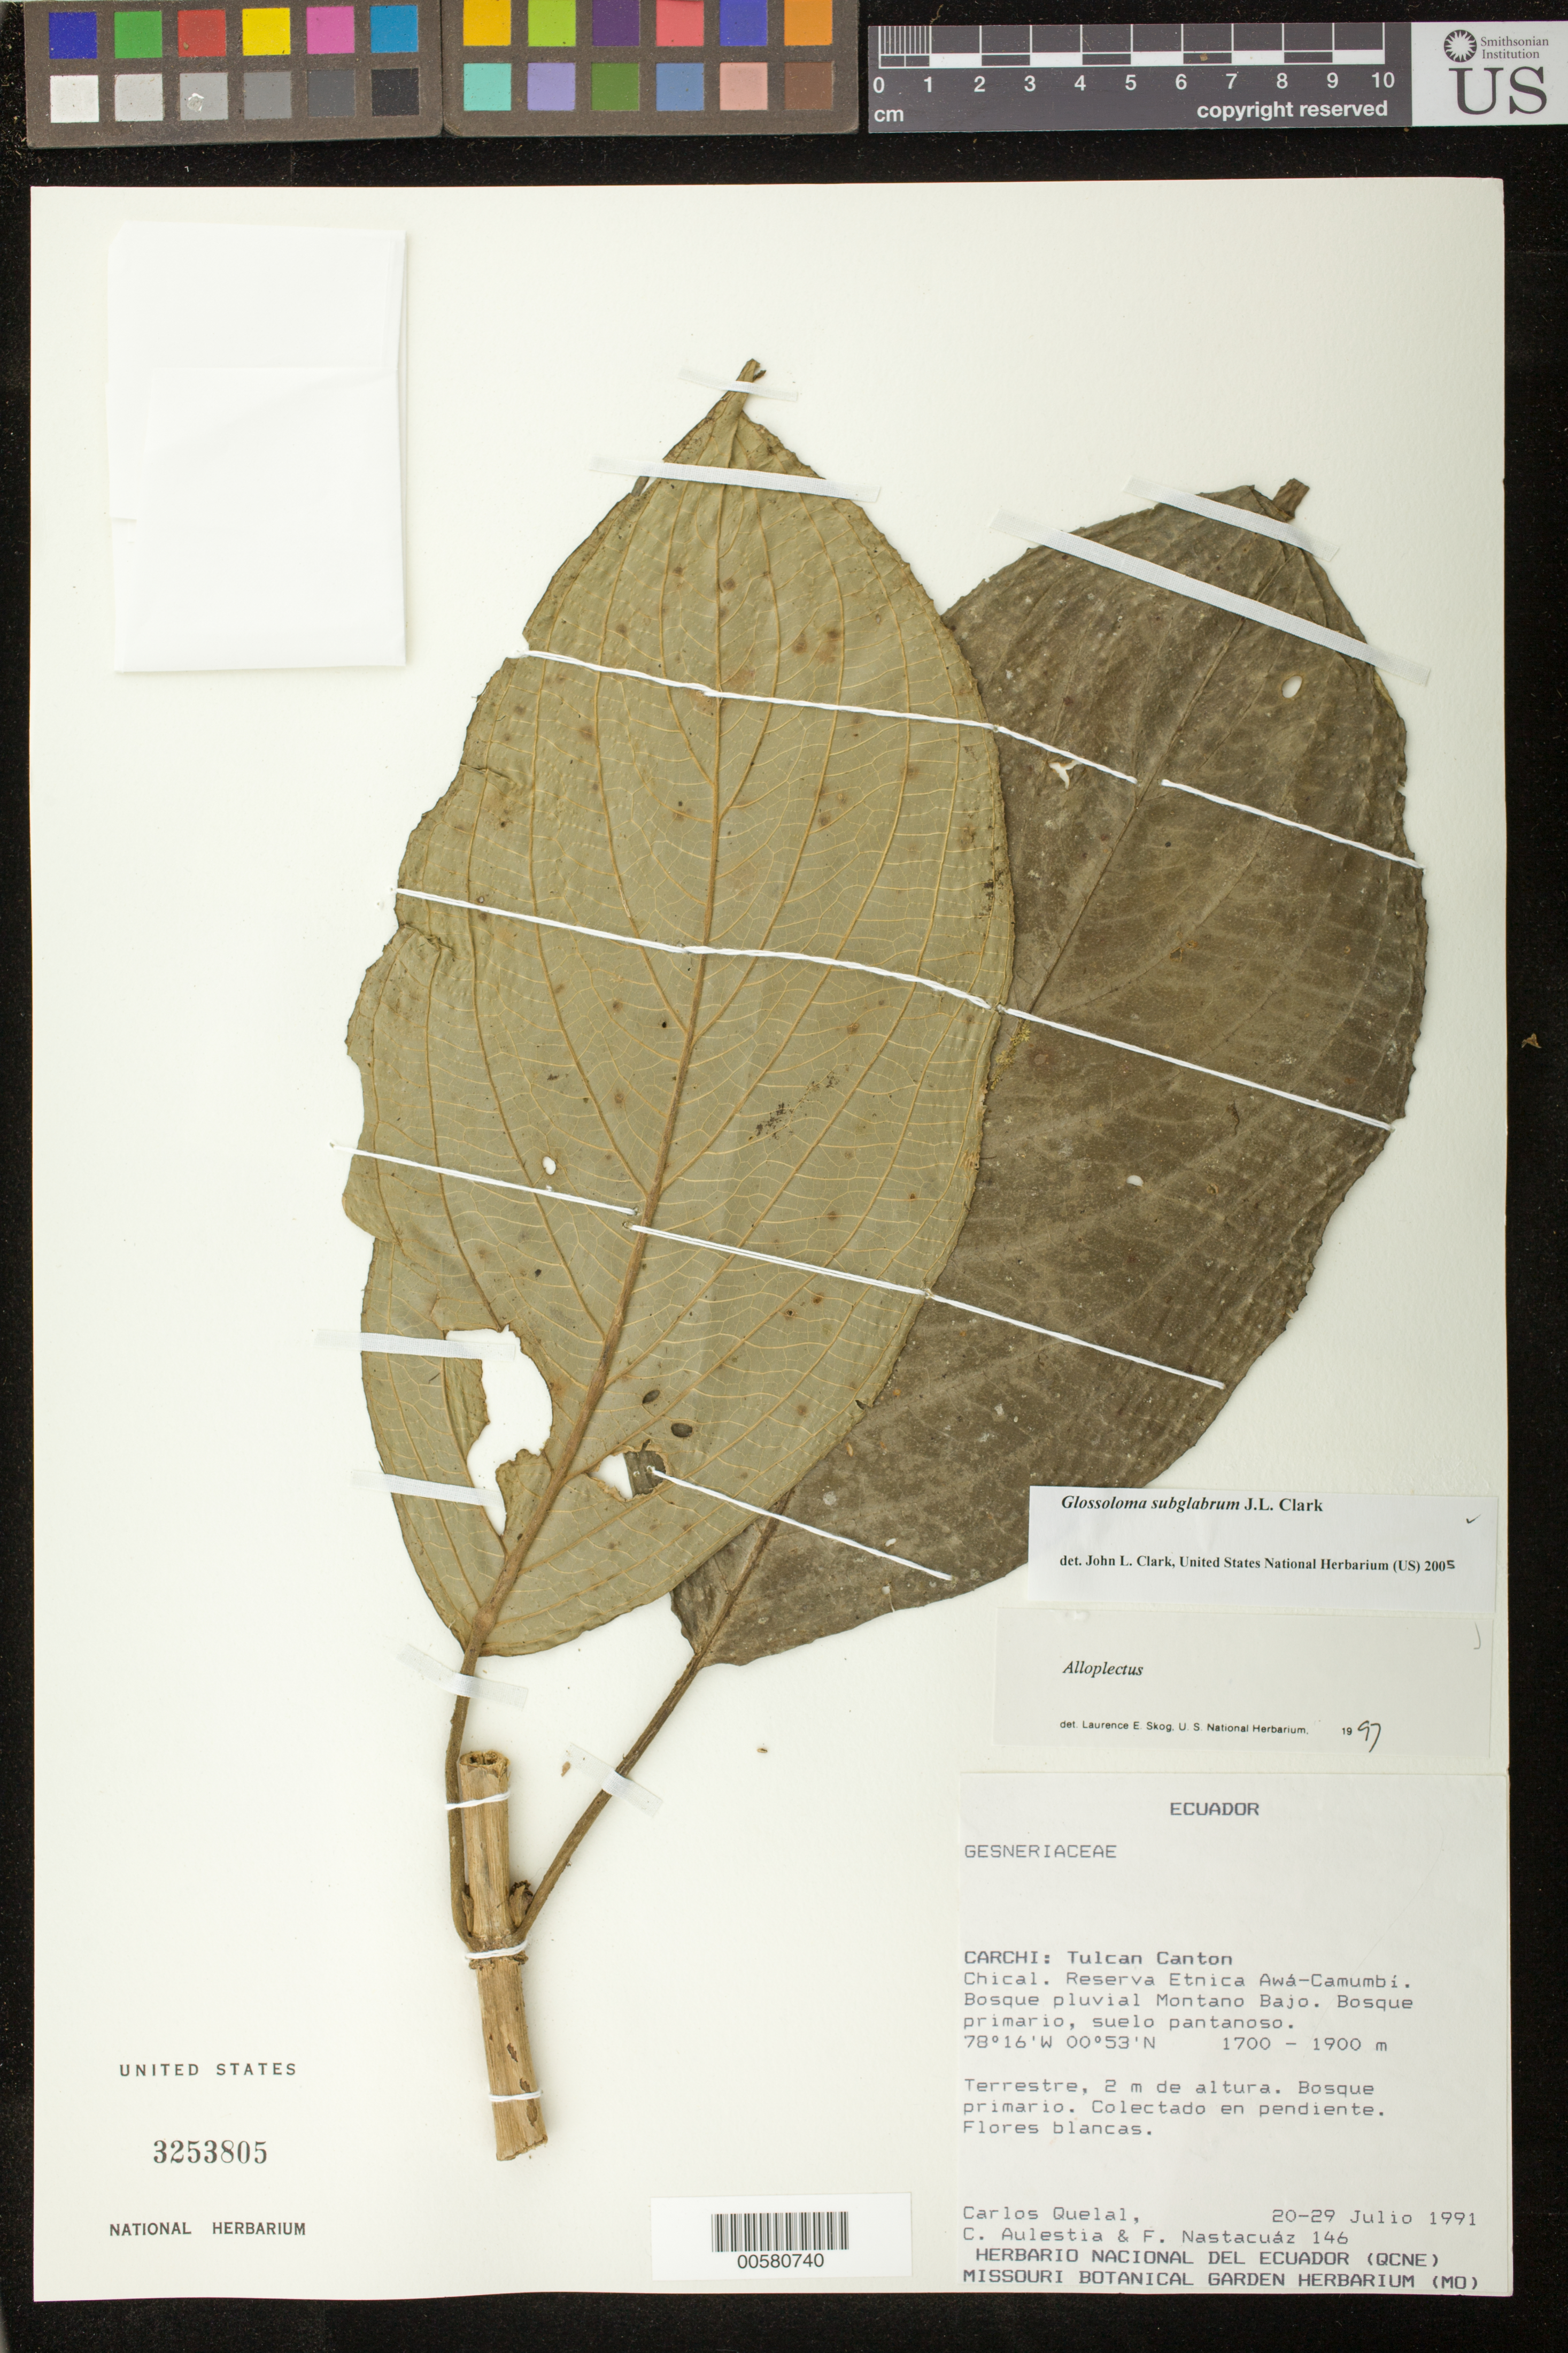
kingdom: Plantae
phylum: Tracheophyta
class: Magnoliopsida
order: Lamiales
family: Gesneriaceae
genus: Glossoloma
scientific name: Glossoloma subglabrum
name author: J.L. Clark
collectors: C. Quelal, C. Aulestia & F. Nastacuáz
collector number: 146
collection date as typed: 20-29 Jul 1991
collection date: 1991-07-20/1991-07-29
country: Ecuador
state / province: Carchi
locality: Tulcan Canton, Chical, Reserva Etnica Awá - Camumbí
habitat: Bosque pluvial montano bajo; bosque primario, suelo pantanoso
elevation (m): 1700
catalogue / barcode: US 3253805